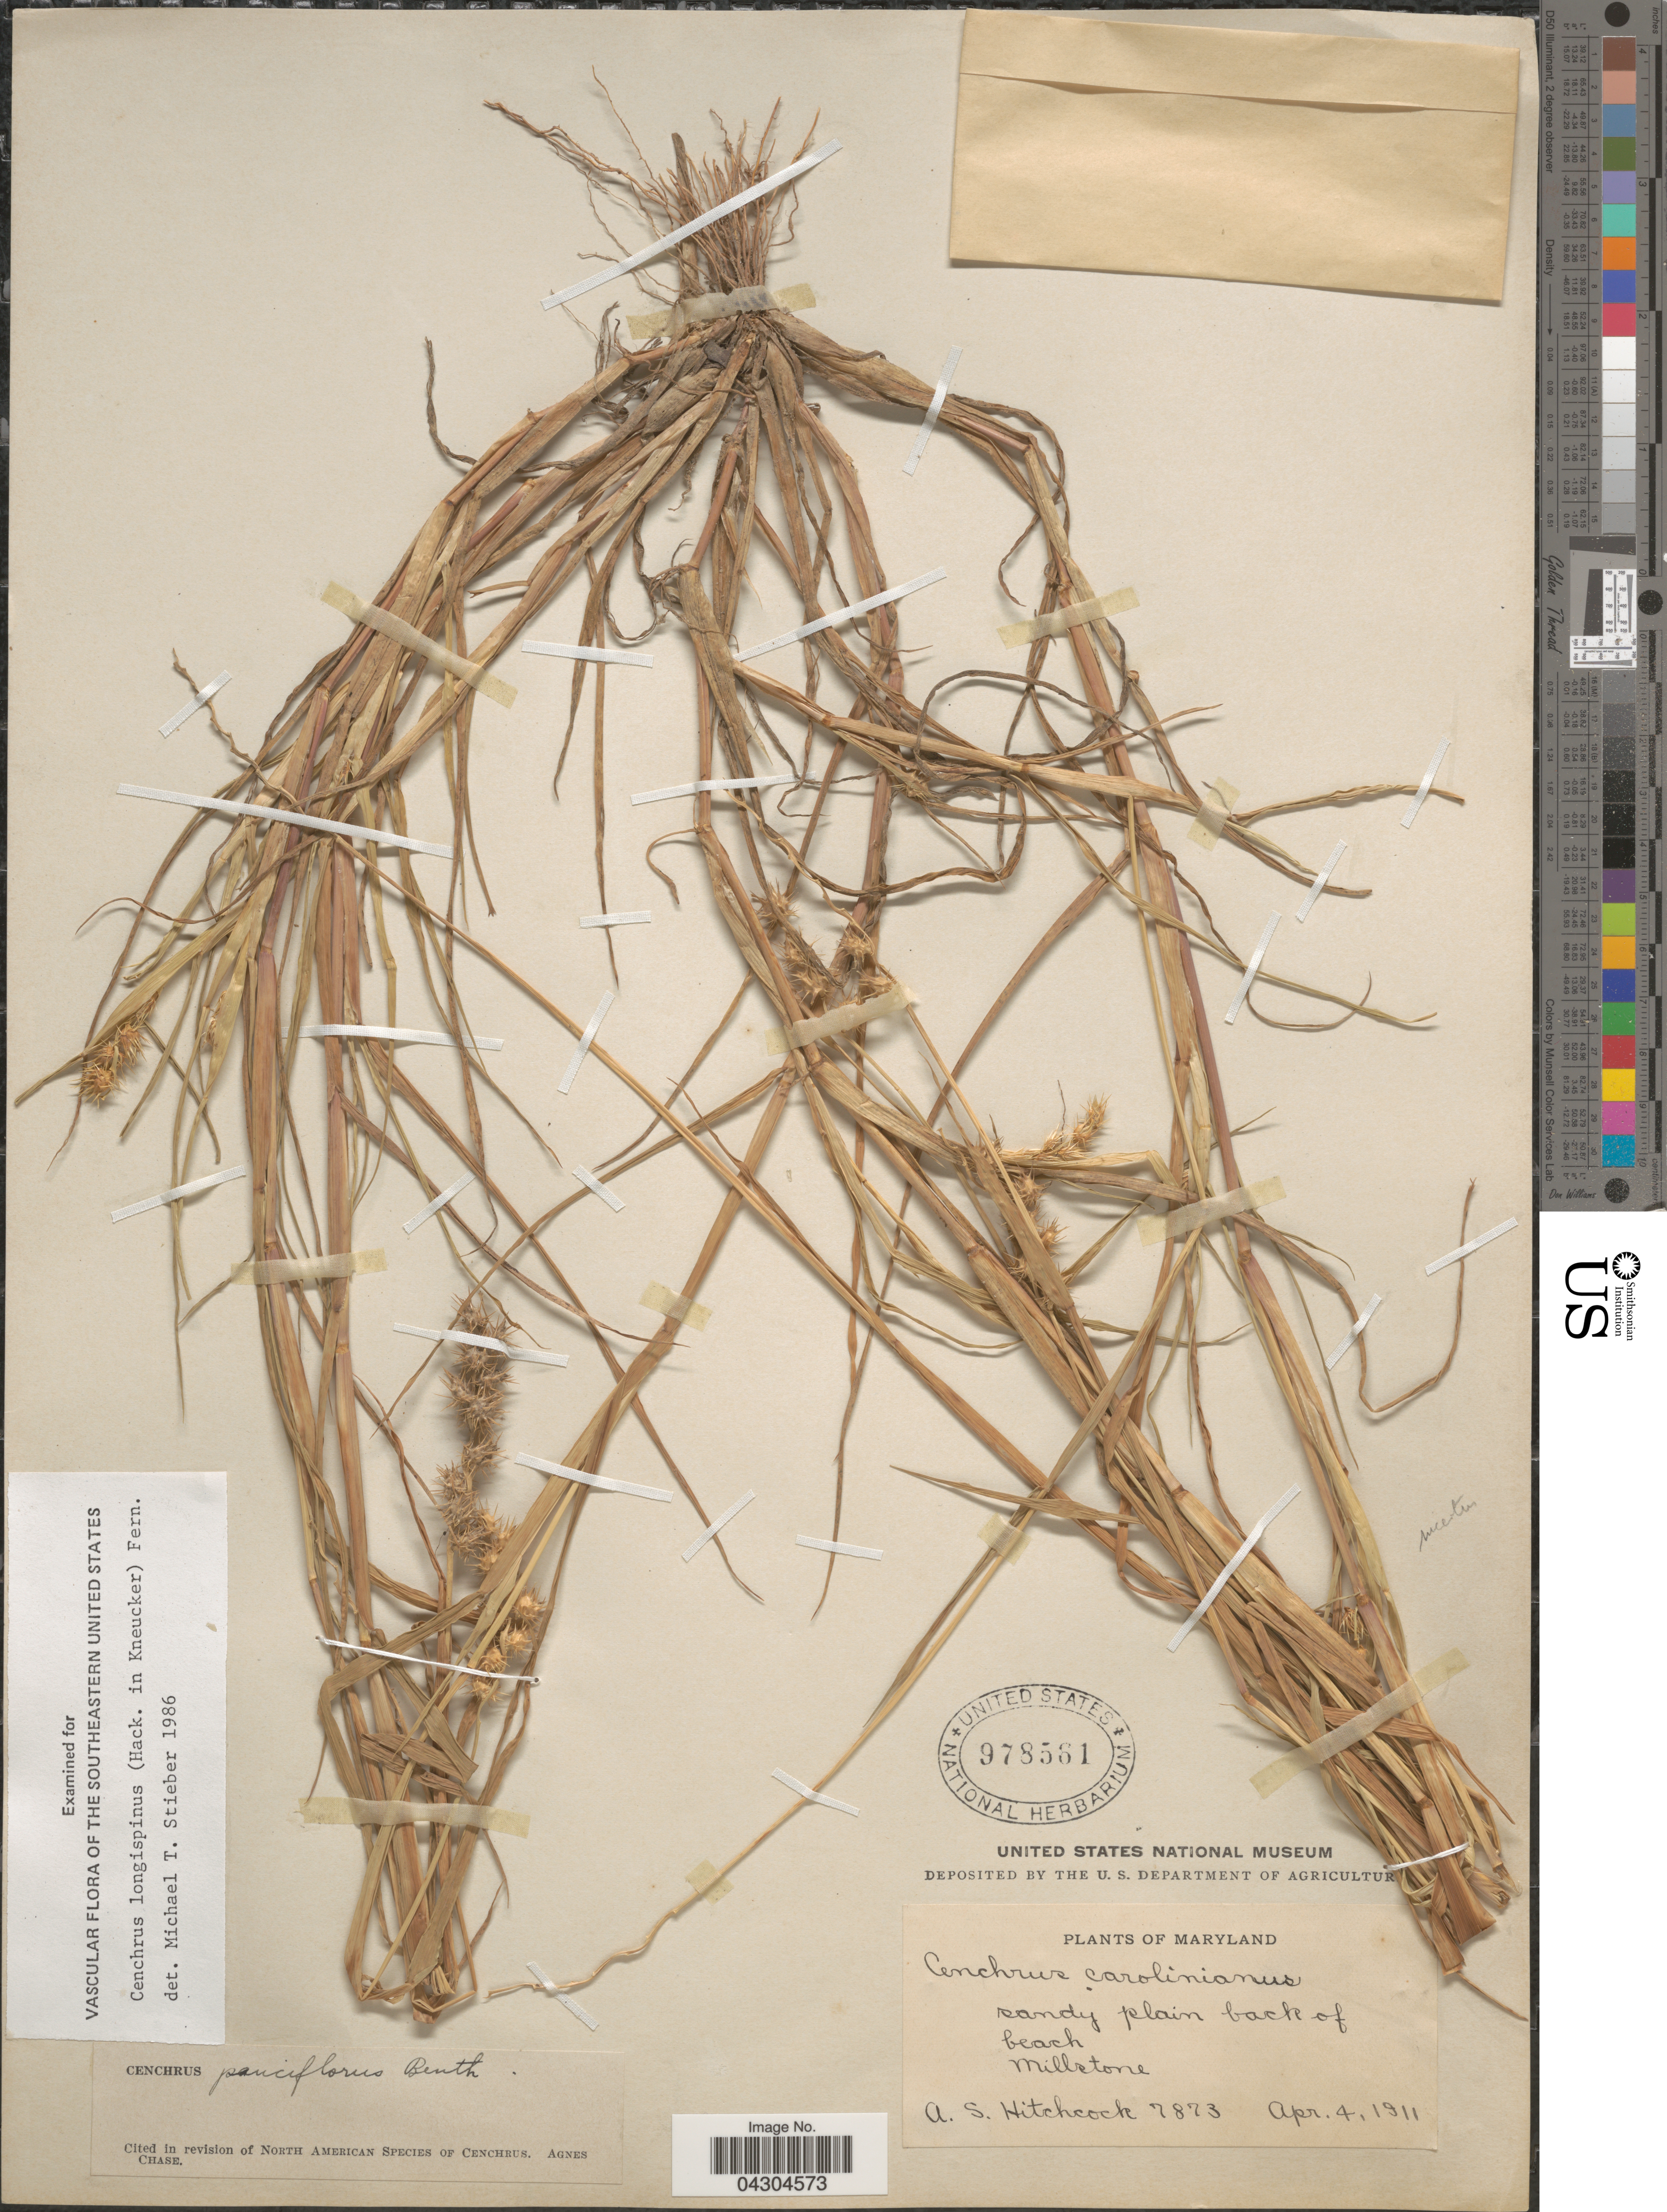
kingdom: Plantae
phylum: Tracheophyta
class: Liliopsida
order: Poales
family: Poaceae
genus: Cenchrus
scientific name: Cenchrus longispinus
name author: (Hack.) Fernald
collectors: A. S. Hitchcock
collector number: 7873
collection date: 1911-04-04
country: United States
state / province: Maryland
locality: Sandy plain back of beach. Millstone.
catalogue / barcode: US 978561